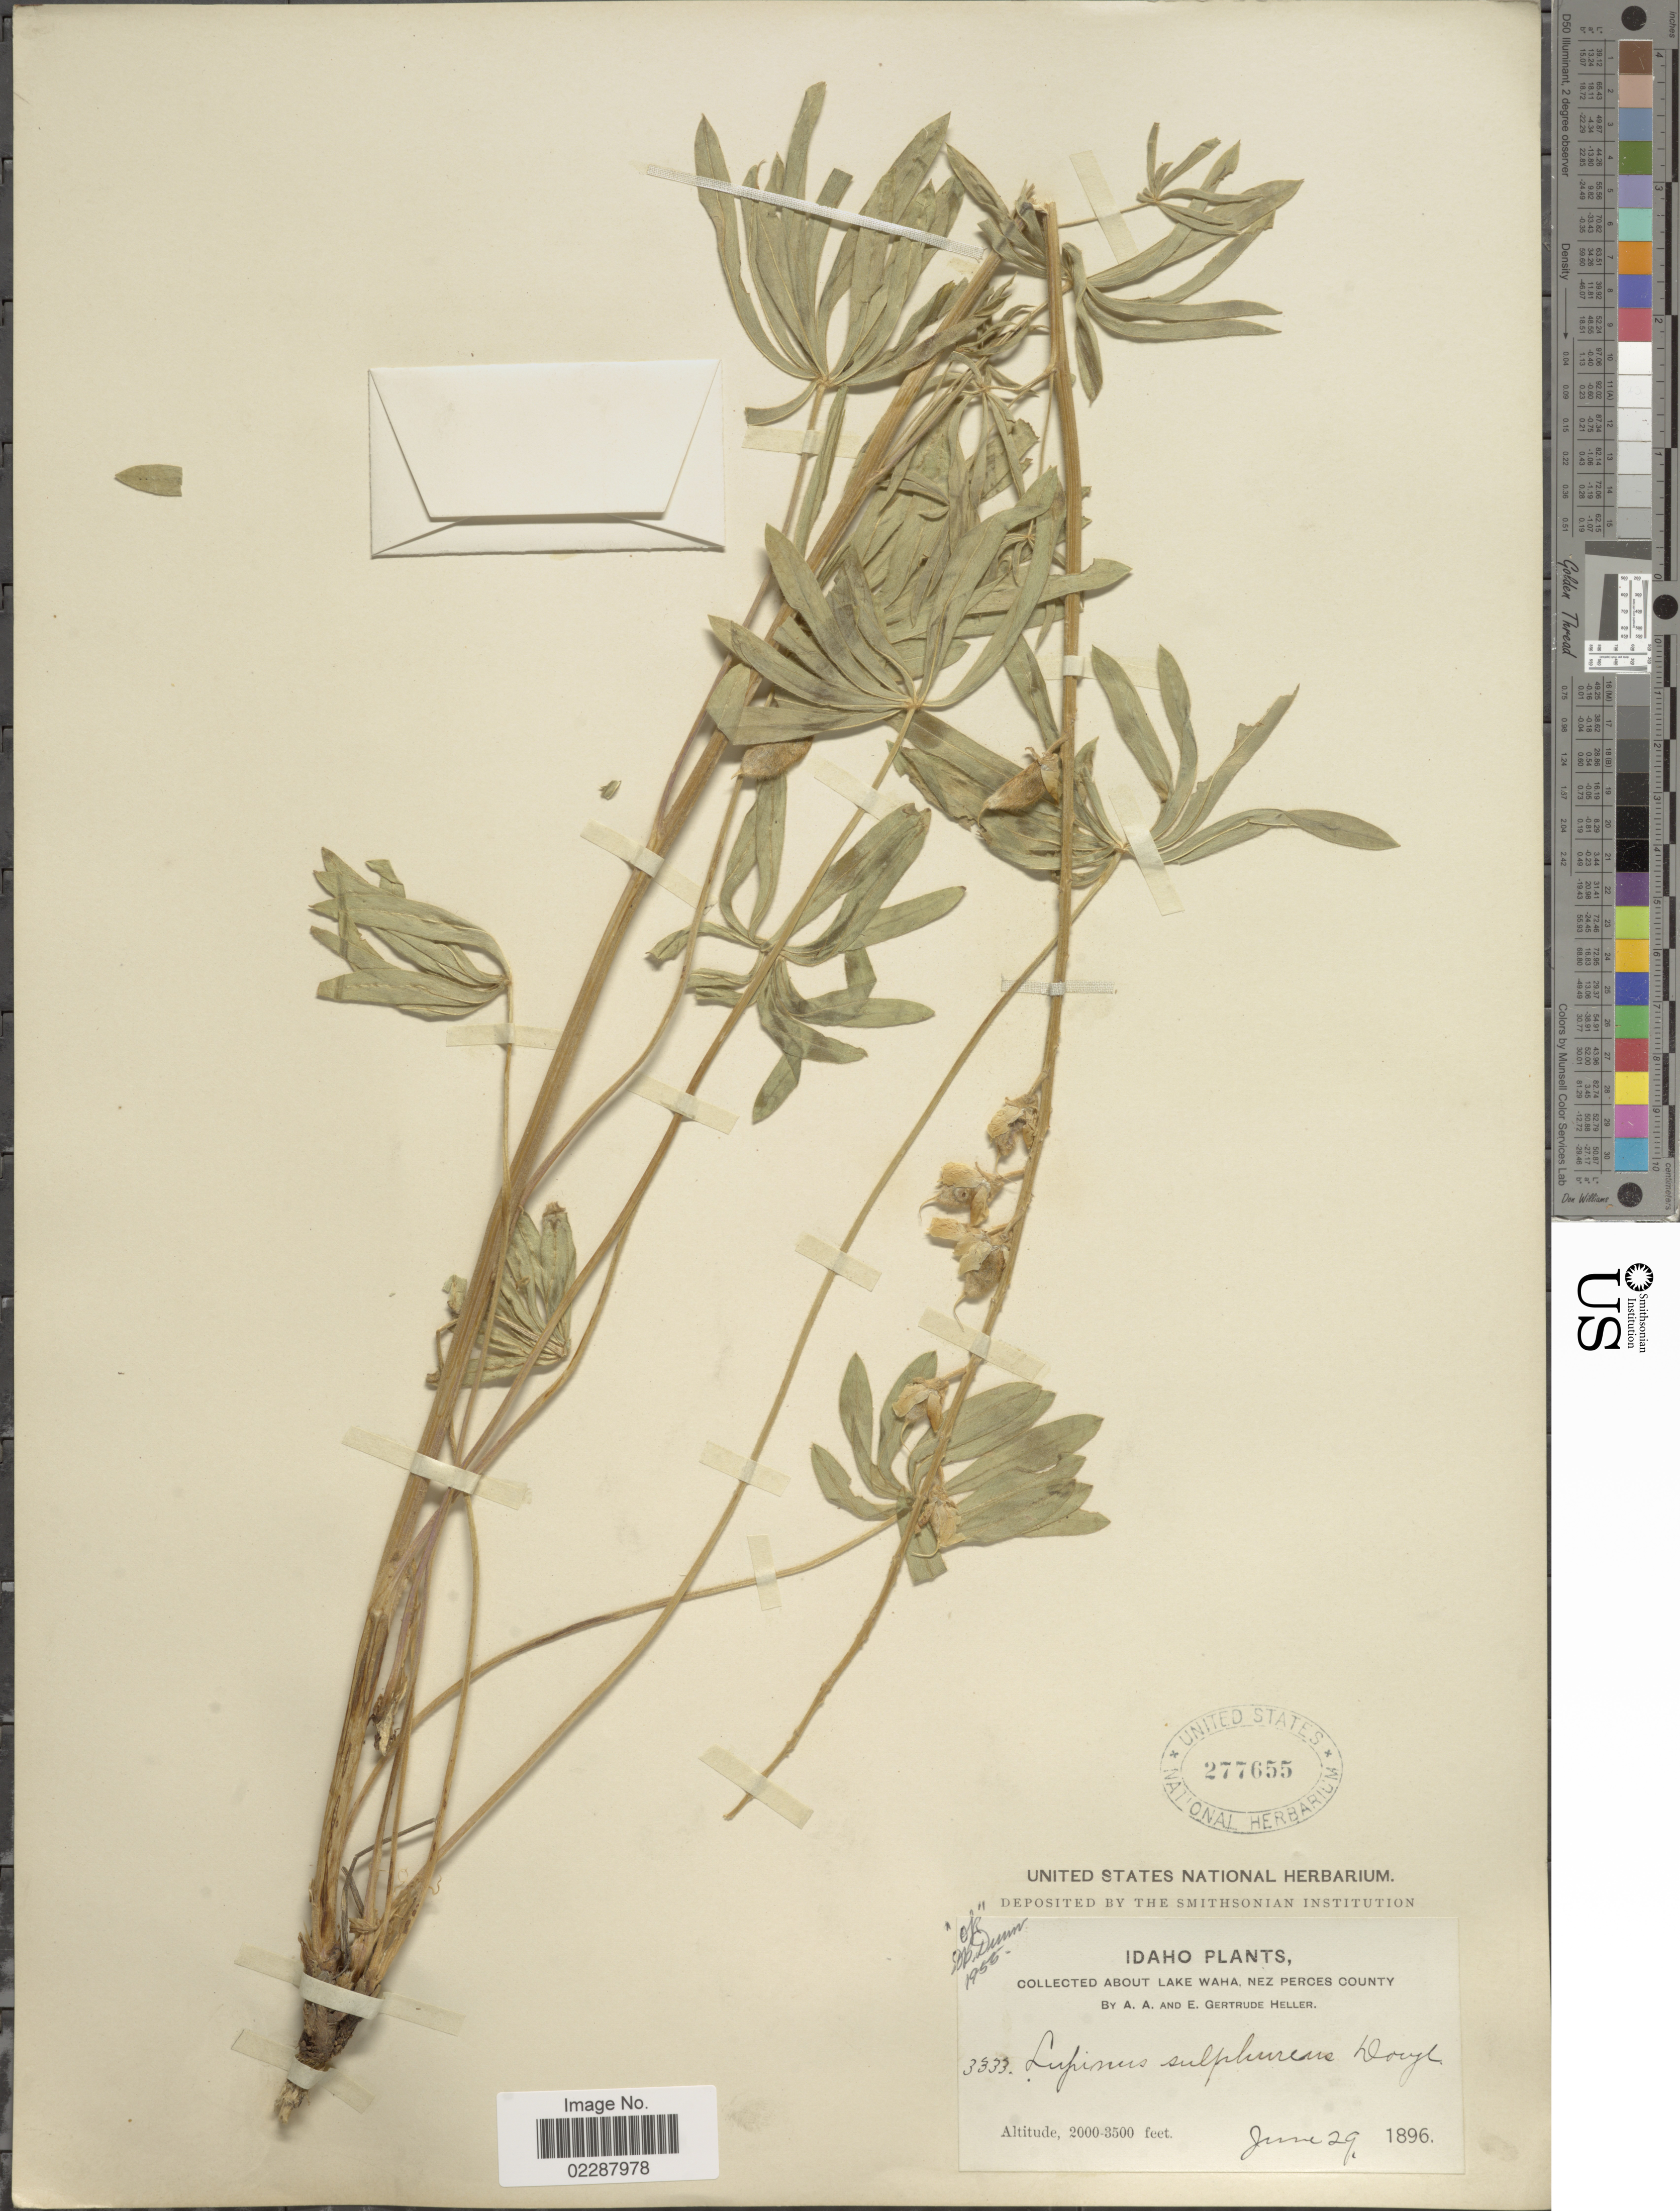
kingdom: Plantae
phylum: Tracheophyta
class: Magnoliopsida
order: Fabales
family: Fabaceae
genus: Lupinus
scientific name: Lupinus sulphureus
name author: Douglas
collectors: A. A. Heller & E. G. Heller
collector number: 3333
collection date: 1896-06-29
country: United States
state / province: Idaho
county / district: Nez Perce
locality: About Lake Waha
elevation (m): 610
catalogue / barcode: US 277655